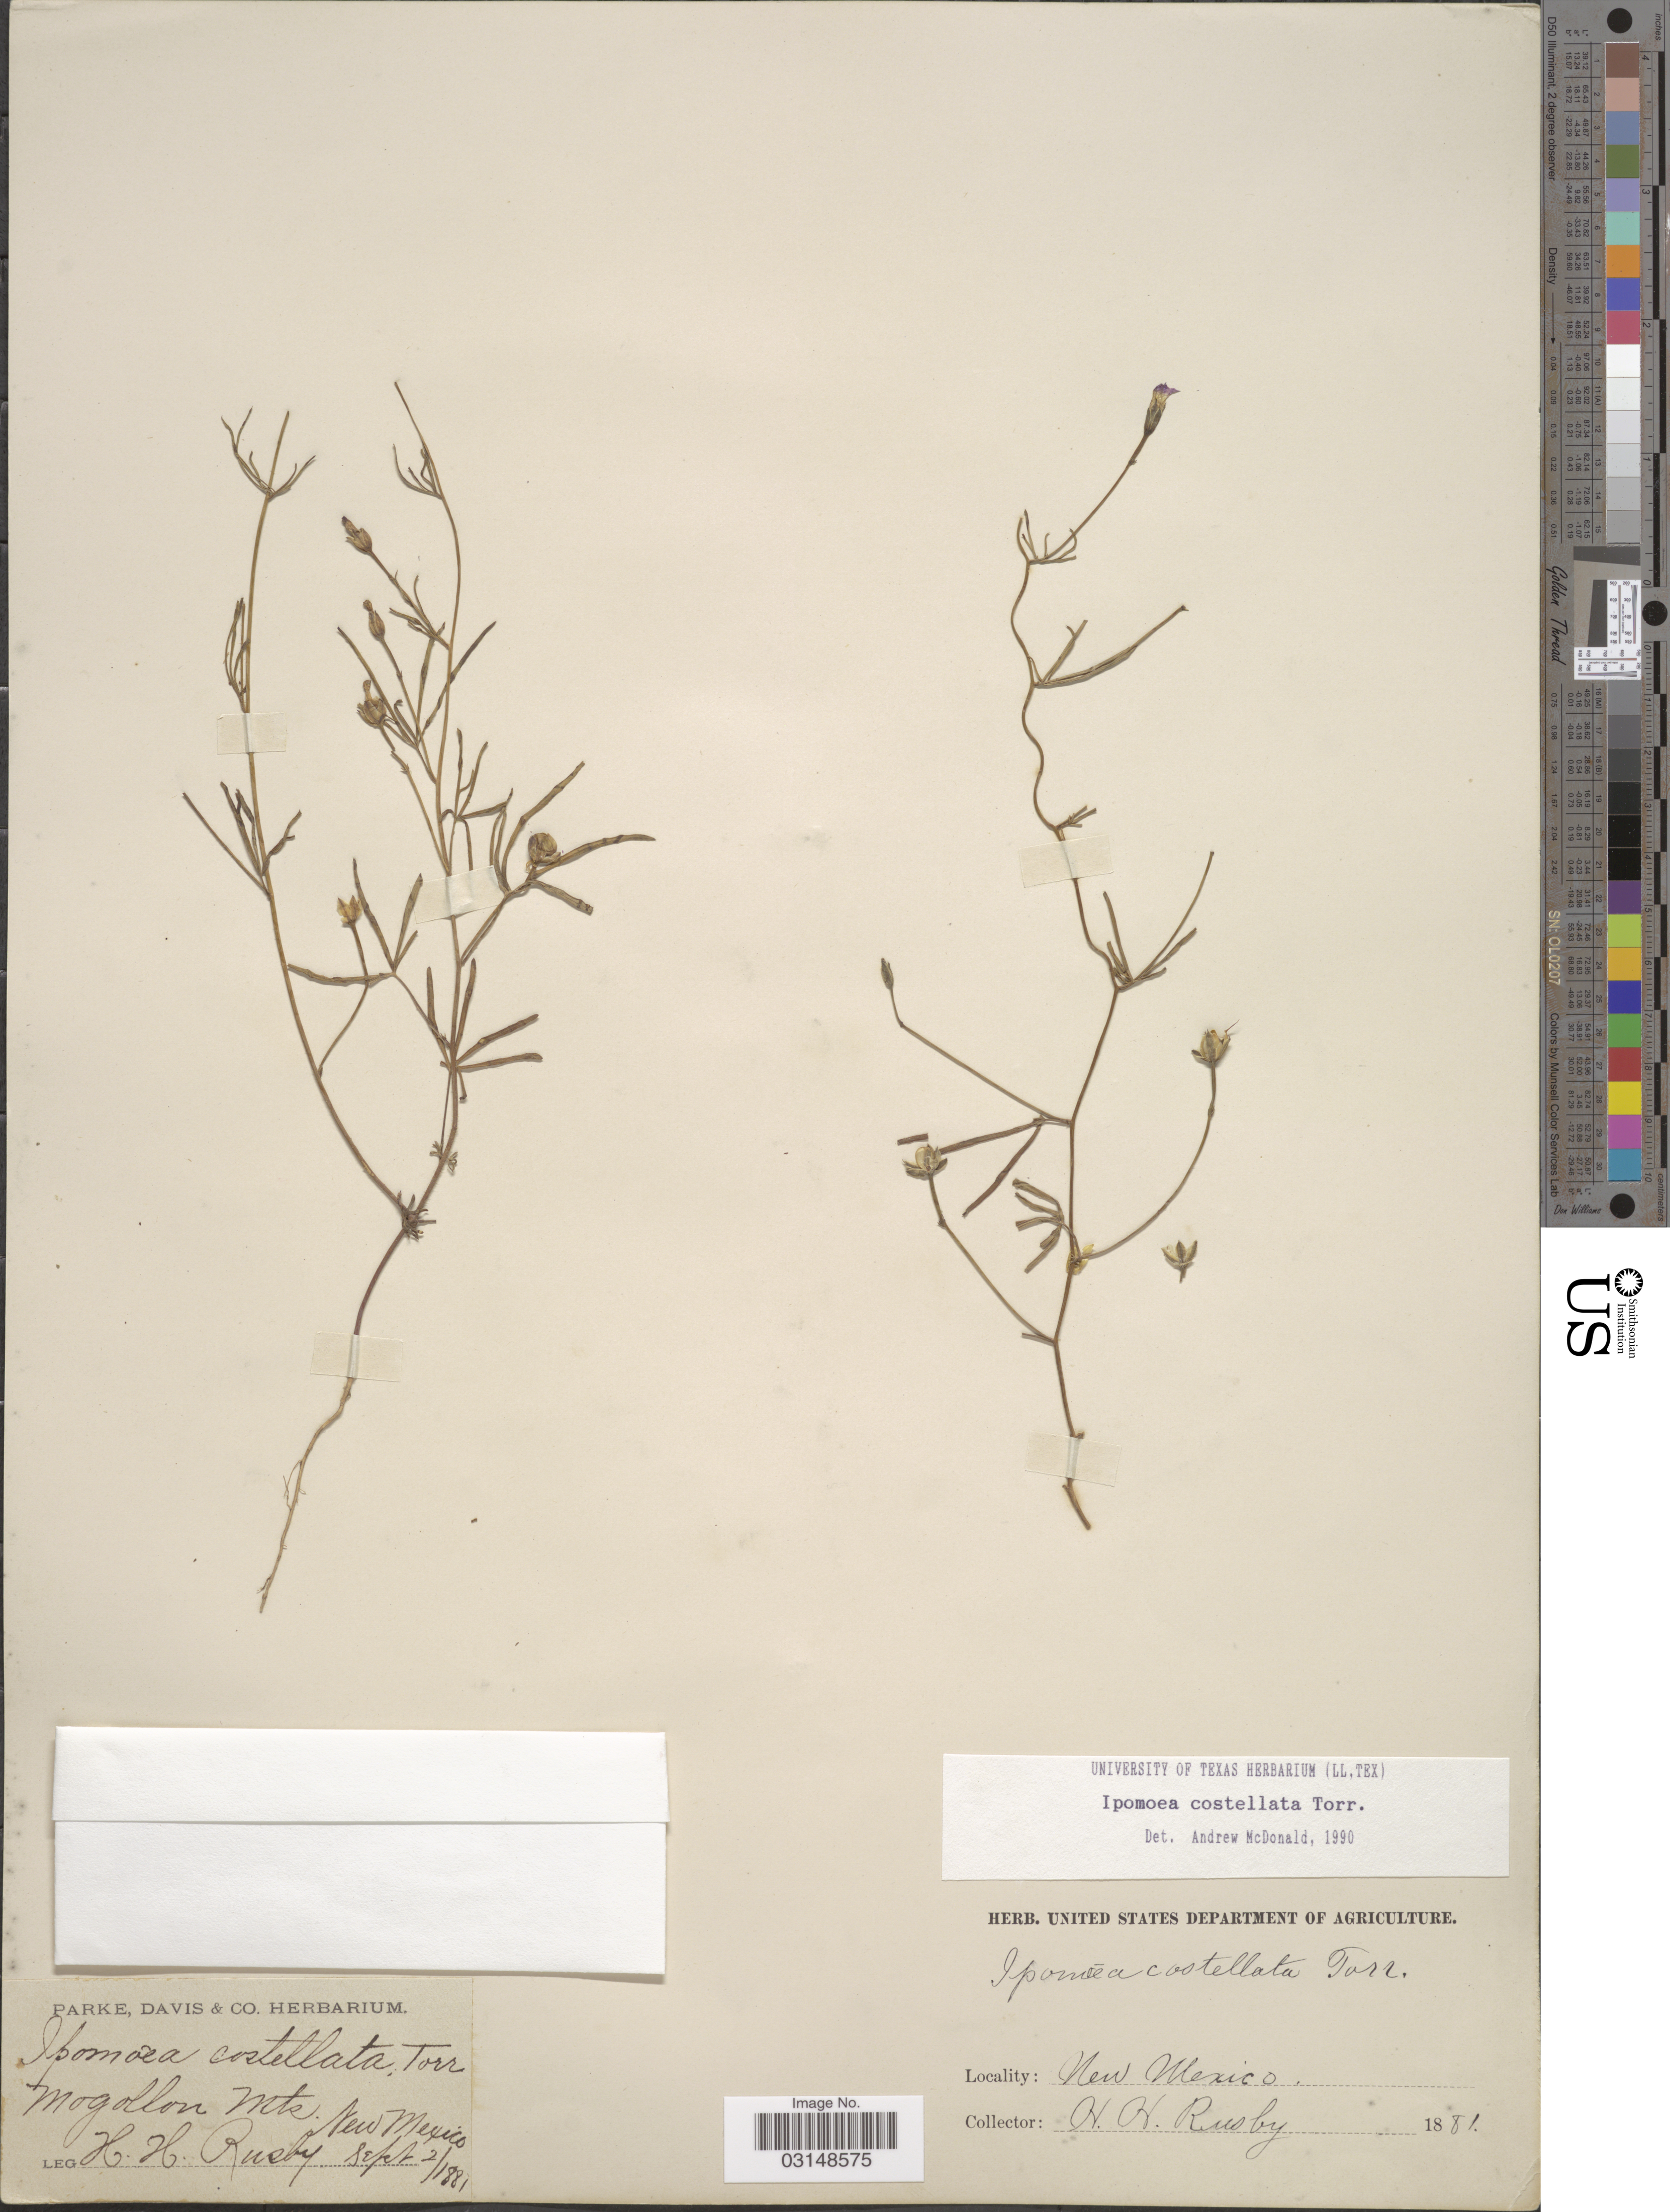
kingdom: Plantae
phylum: Tracheophyta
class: Magnoliopsida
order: Solanales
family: Convolvulaceae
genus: Ipomoea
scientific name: Ipomoea costellata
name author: Torr.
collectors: H. H. Rusby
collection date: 1881-09-02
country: United States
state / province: New Mexico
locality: Mogollon Mts., New Mexico.